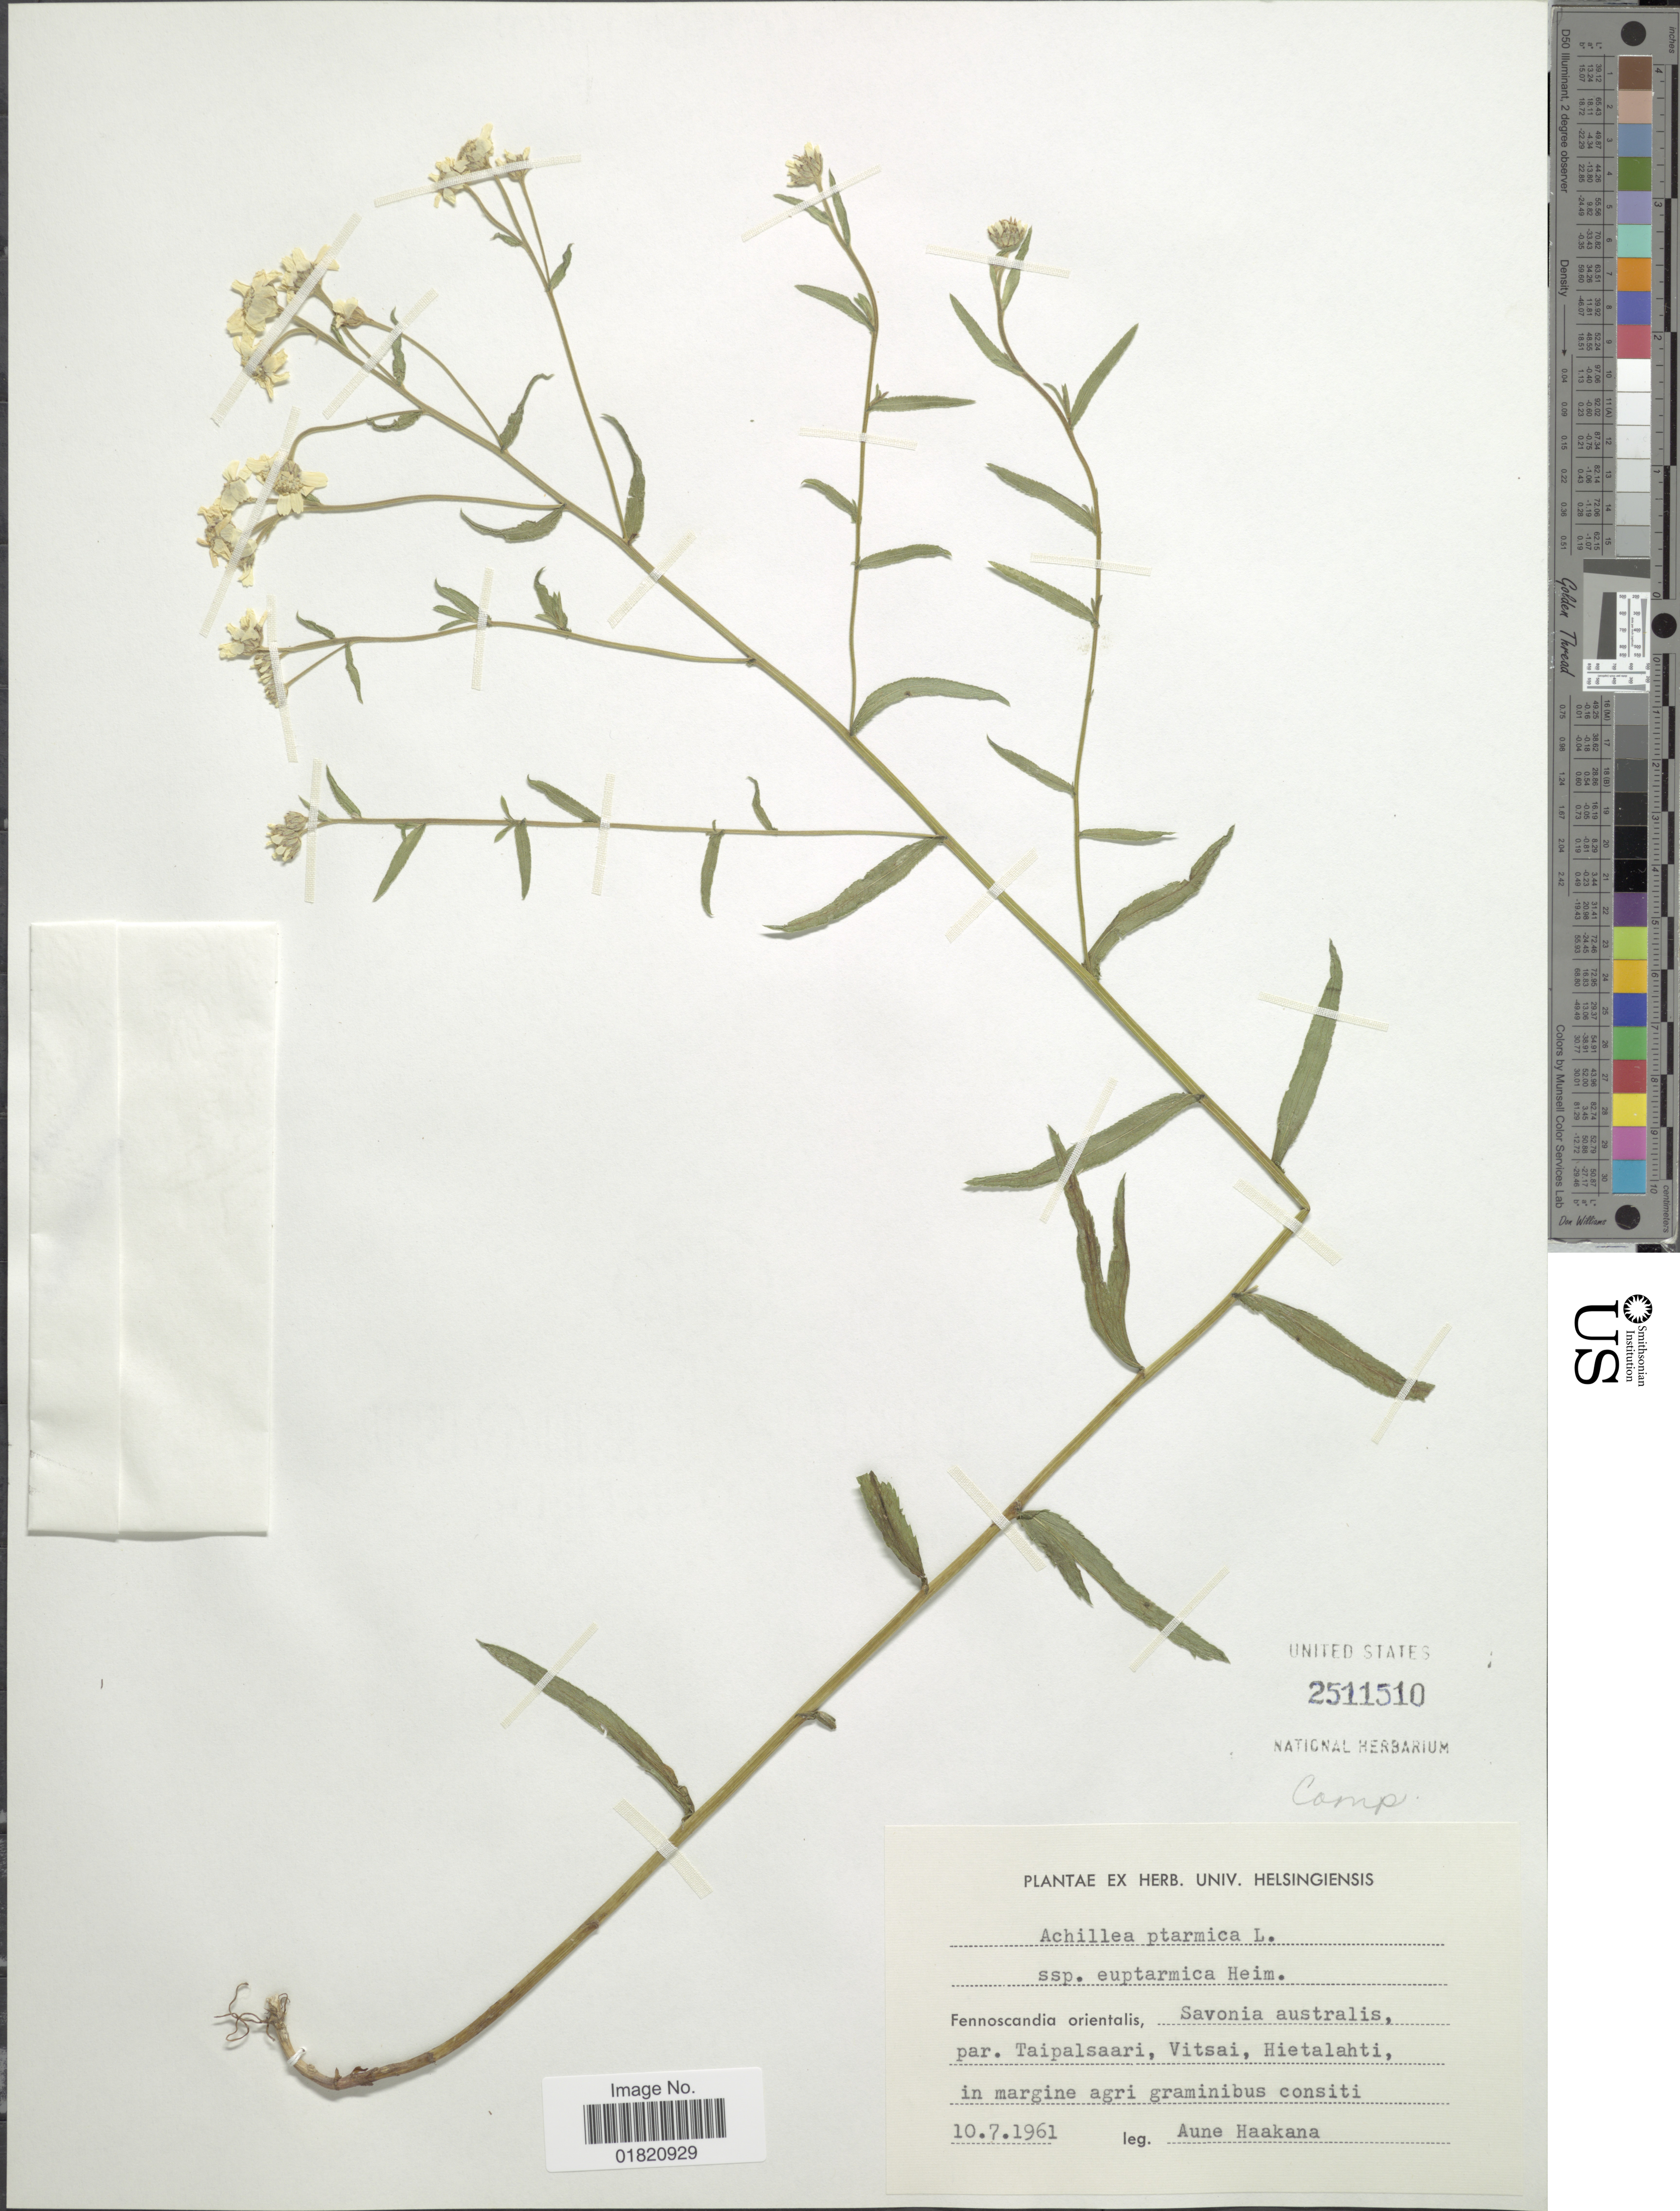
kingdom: Plantae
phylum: Tracheophyta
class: Magnoliopsida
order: Asterales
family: Asteraceae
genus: Achillea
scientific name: Achillea ptarmica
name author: L.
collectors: A. Haakana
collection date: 1961-07-10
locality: Fennoscandia orientalis, Savonia australis, par. Taipalsaari, Vitsai, Hietalahti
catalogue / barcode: US 2511510